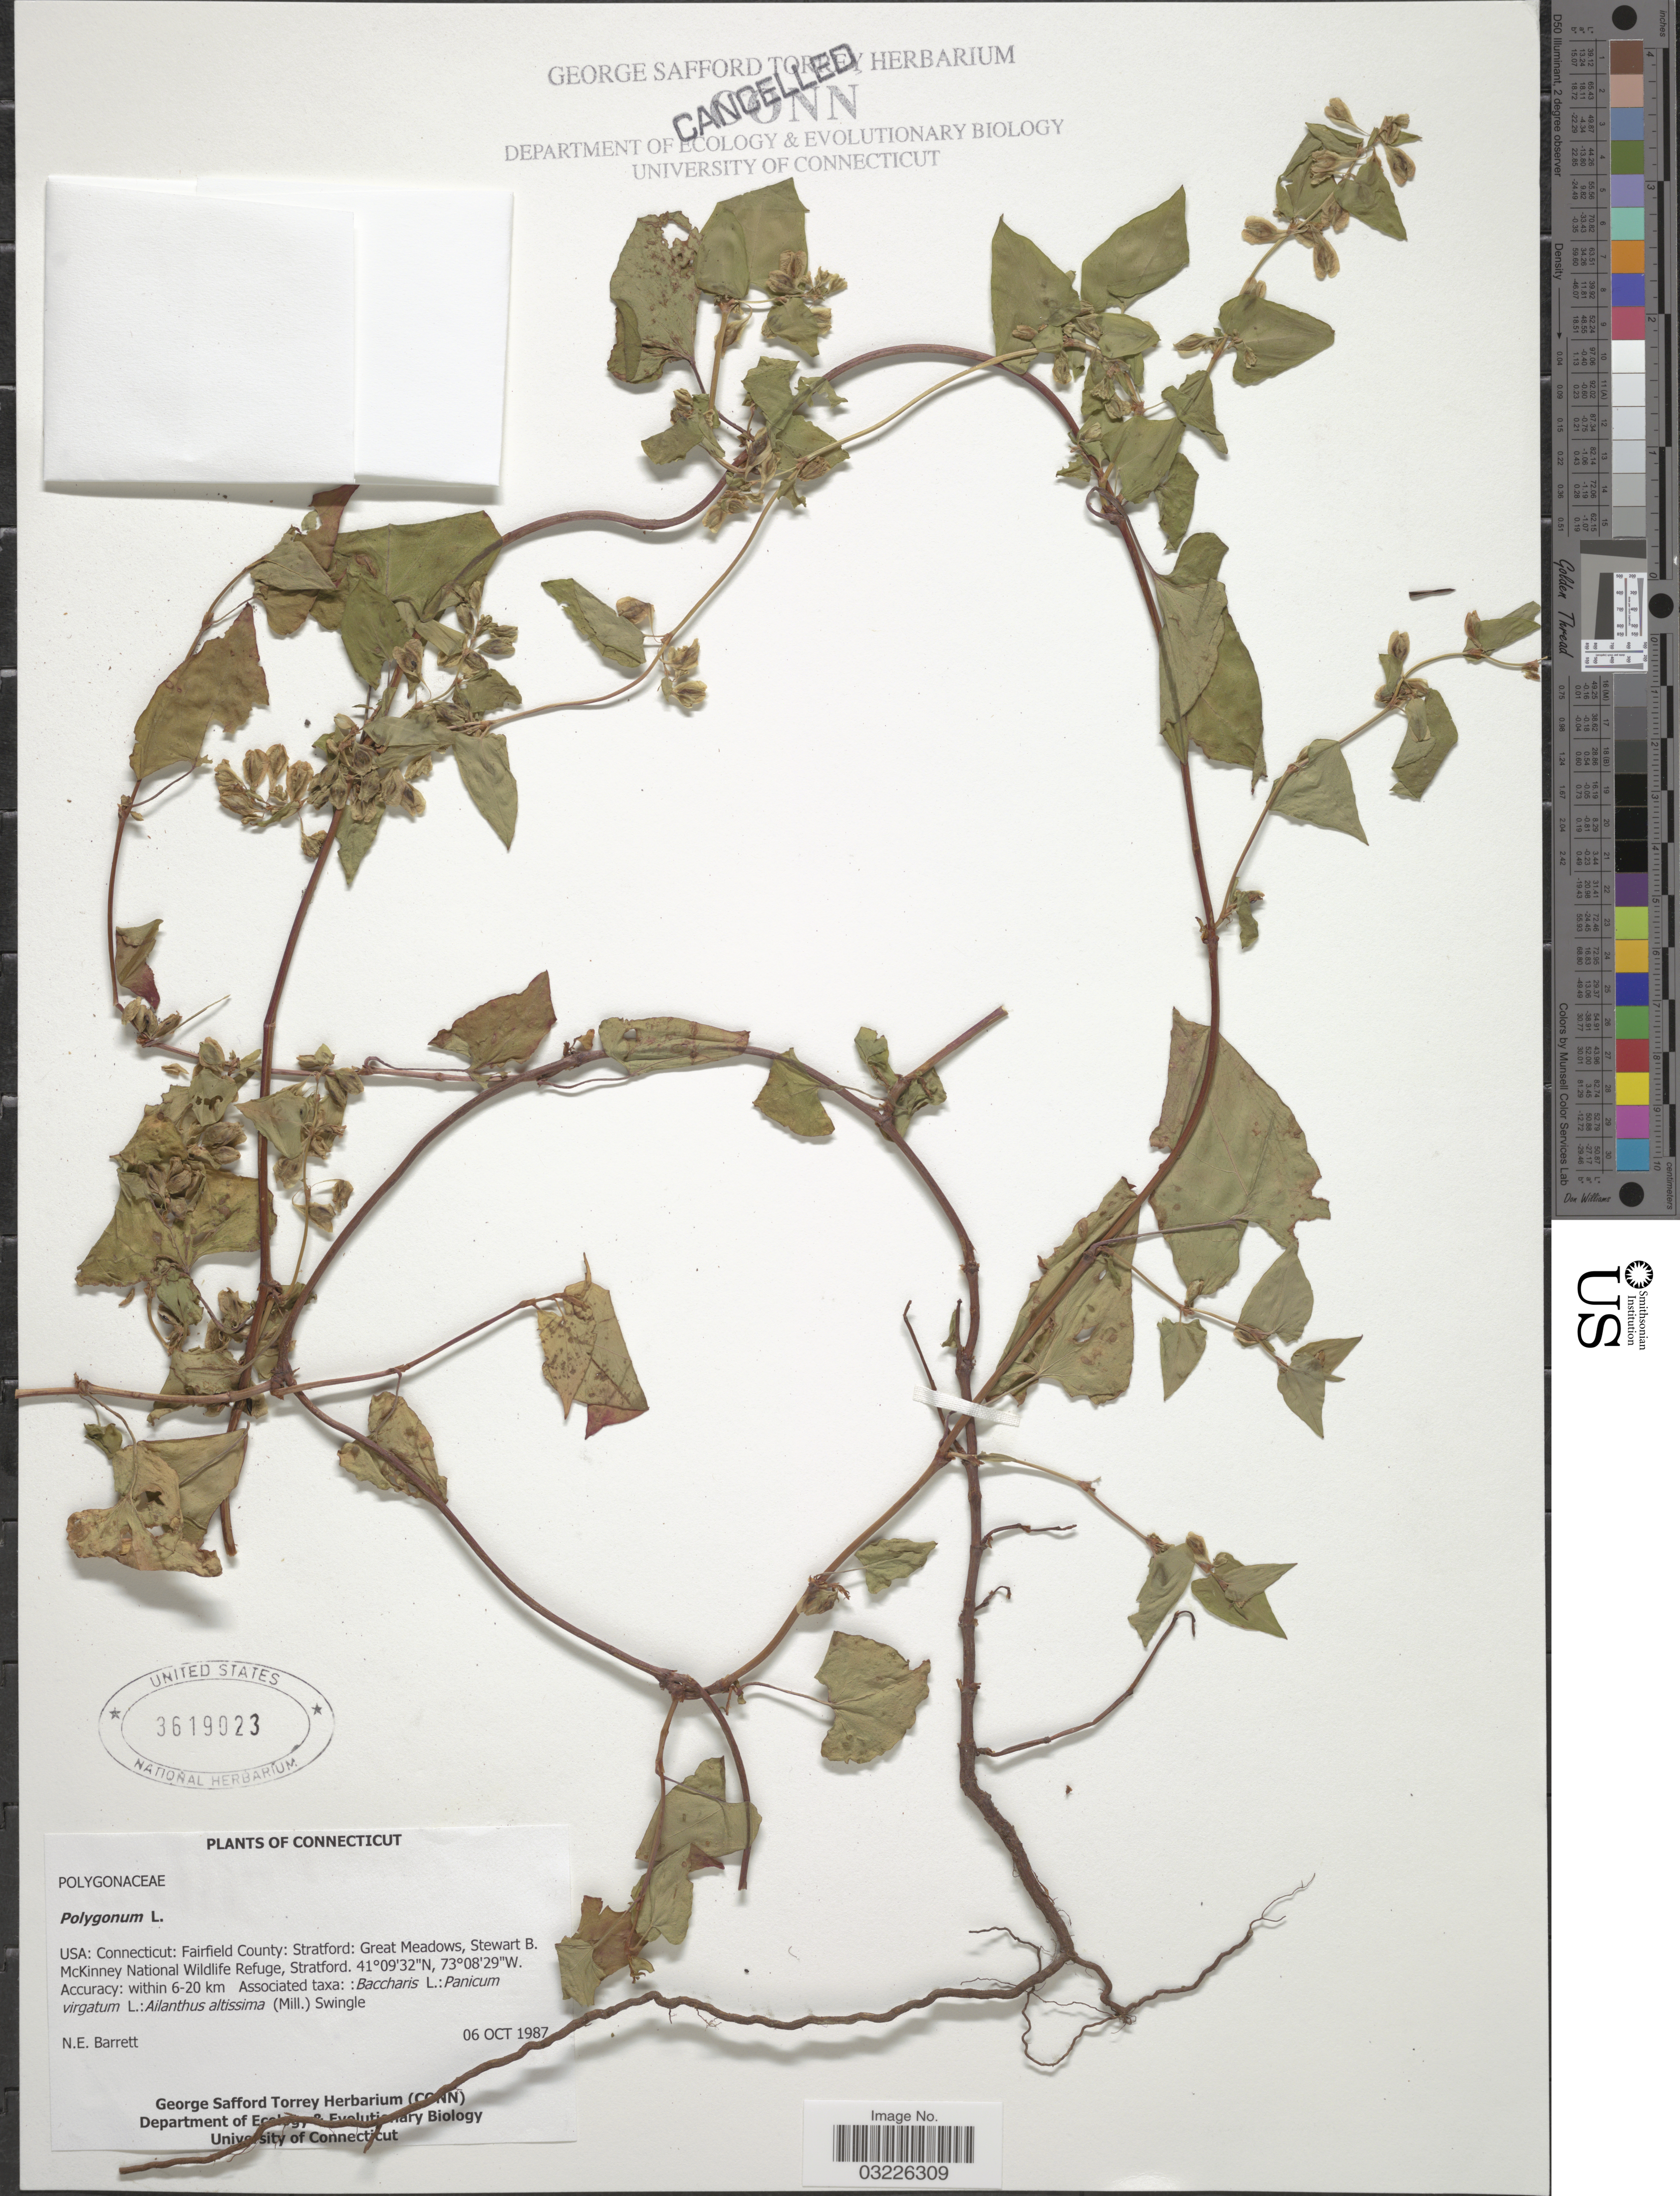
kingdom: Plantae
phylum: Tracheophyta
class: Magnoliopsida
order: Caryophyllales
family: Polygonaceae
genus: Fallopia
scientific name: Fallopia scandens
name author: (L.) Holub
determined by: Strong, Mark T., (BOT), Smithsonian Institution - National Museum of Natural History (UNITED STATES)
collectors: N. Barrett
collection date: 1987-10-06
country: United States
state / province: Connecticut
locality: Fairfield County: Stratford: Great Meadows, Stewart B. McKinney National Wildlife Refuge, Stratford. Accuracy: within 6-20 km.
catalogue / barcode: US 3619023